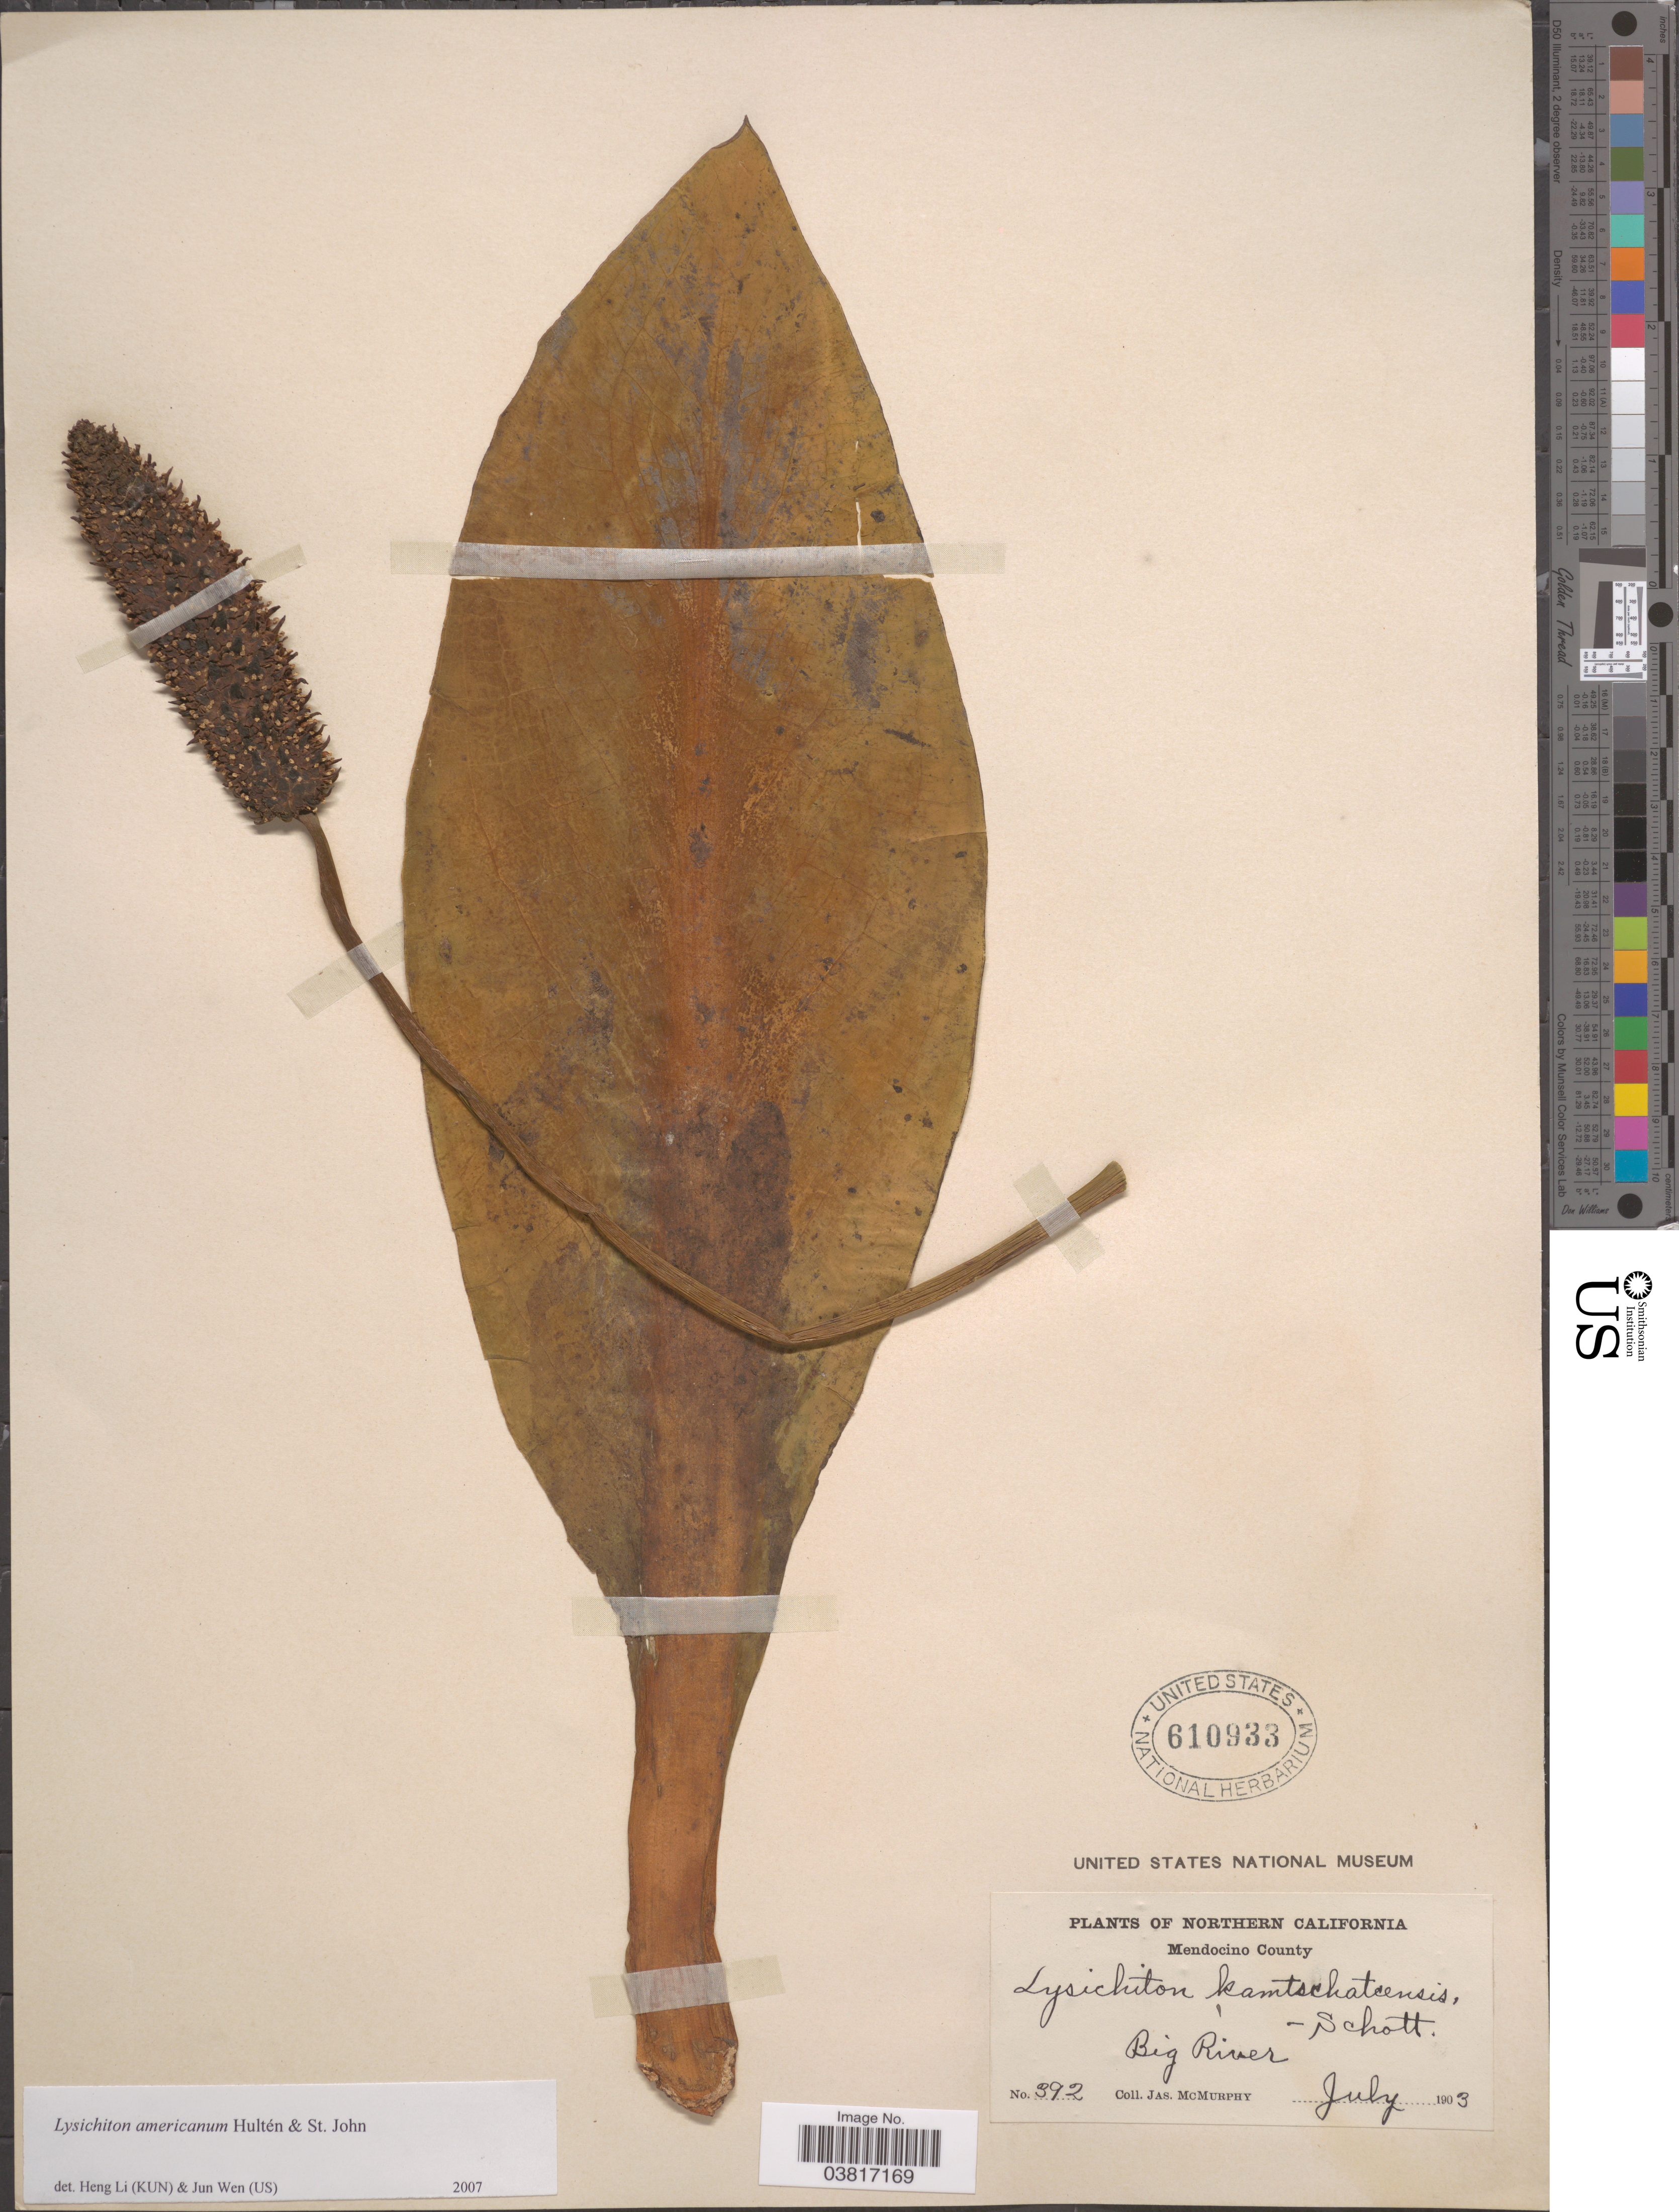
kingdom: Plantae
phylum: Tracheophyta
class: Liliopsida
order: Alismatales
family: Araceae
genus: Lysichiton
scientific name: Lysichiton americanus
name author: Hultén & H. St. John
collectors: J. McMurphy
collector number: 392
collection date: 1903-07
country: United States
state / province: California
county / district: Mendocino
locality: Northern California. Mendocino County. Big River.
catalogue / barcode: US 610933